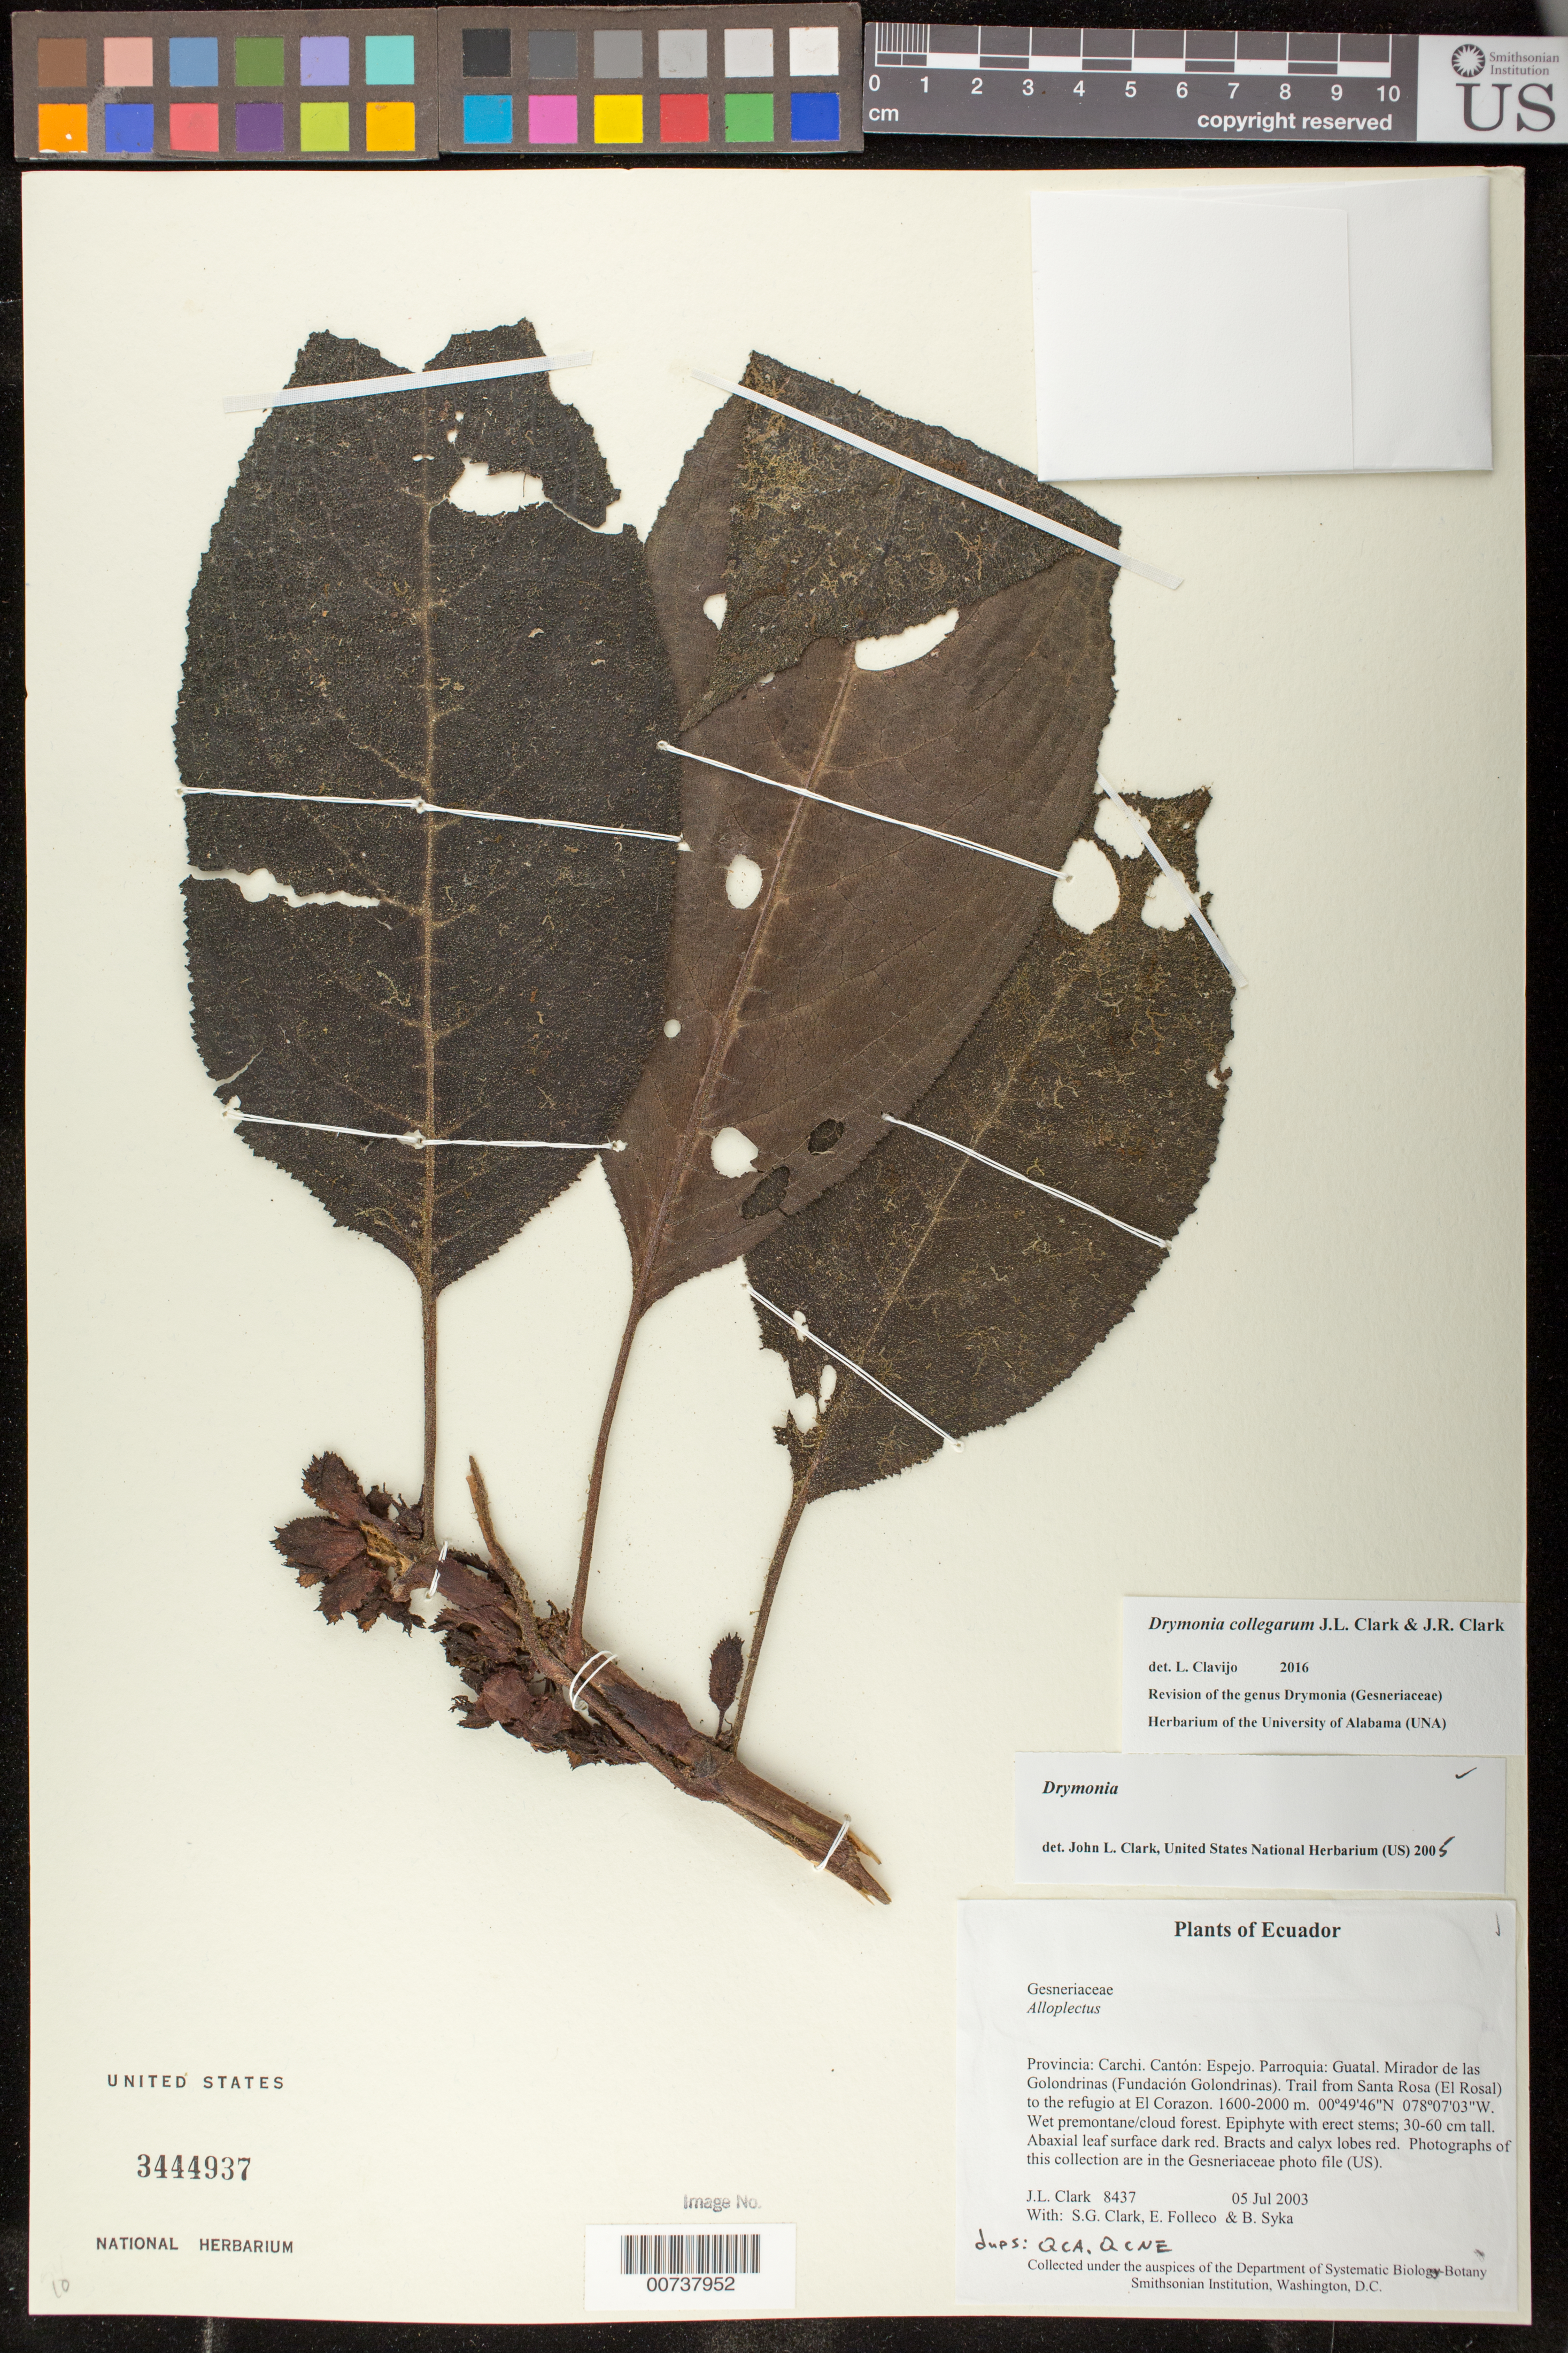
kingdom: Plantae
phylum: Tracheophyta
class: Magnoliopsida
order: Lamiales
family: Gesneriaceae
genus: Drymonia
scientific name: Drymonia collegarum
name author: J.L. Clark & J.R. Clark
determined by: Clavijo, L.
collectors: J. L. Clark, S. G. Clark, E. Folleco & B. Syka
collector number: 8437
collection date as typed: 05 Jul 2003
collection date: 2003-07-05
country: Ecuador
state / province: Carchi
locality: Espejo. Parroquia: Guatal. Mirador de las Golondrinas (Fundación Golondrinas). Trail from Santa Rosa (El Rosal) to the refugio at El Corazon.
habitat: Wet premontane/cloud forest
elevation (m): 1600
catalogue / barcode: US 3444937